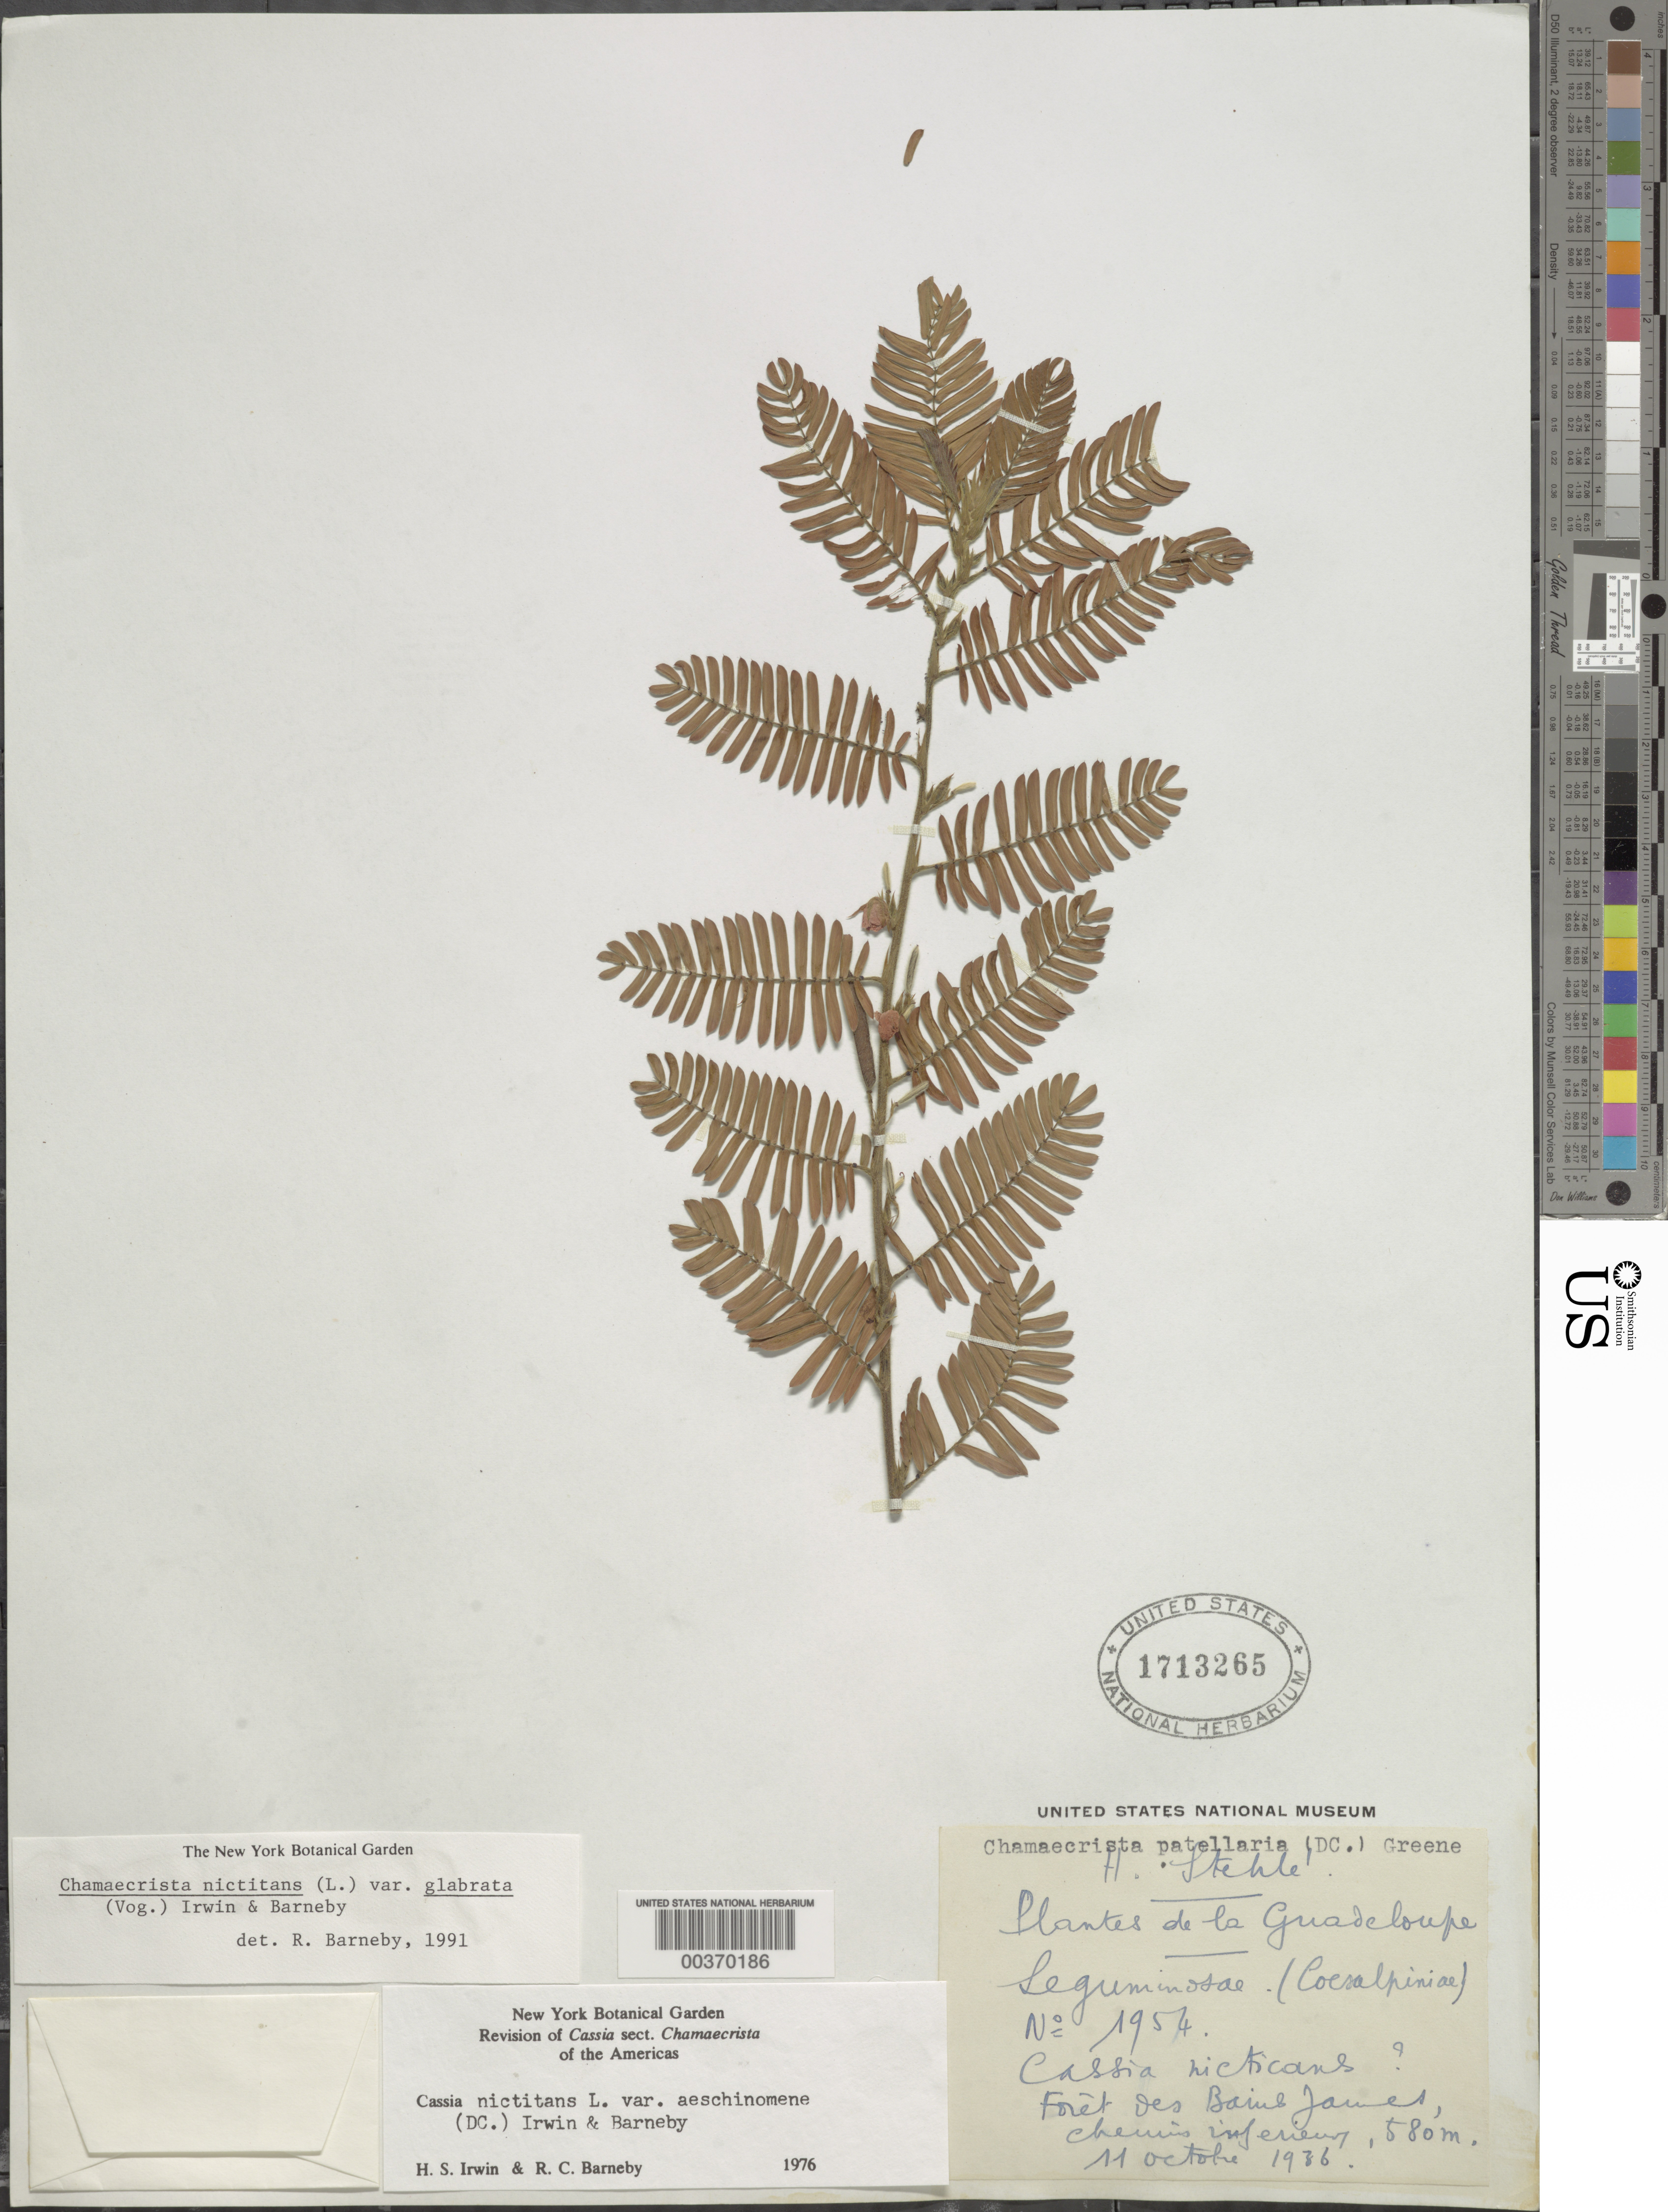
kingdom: Plantae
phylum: Tracheophyta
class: Magnoliopsida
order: Fabales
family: Fabaceae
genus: Chamaecrista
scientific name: Chamaecrista nictitans var. glabrata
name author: (Vogel) H.S. Irwin & Barneby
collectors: H. Stehlé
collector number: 1954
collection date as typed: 11 Oct 1936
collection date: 1936-10-11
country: Guadeloupe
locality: Foret des bains james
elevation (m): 580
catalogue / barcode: US 1713265